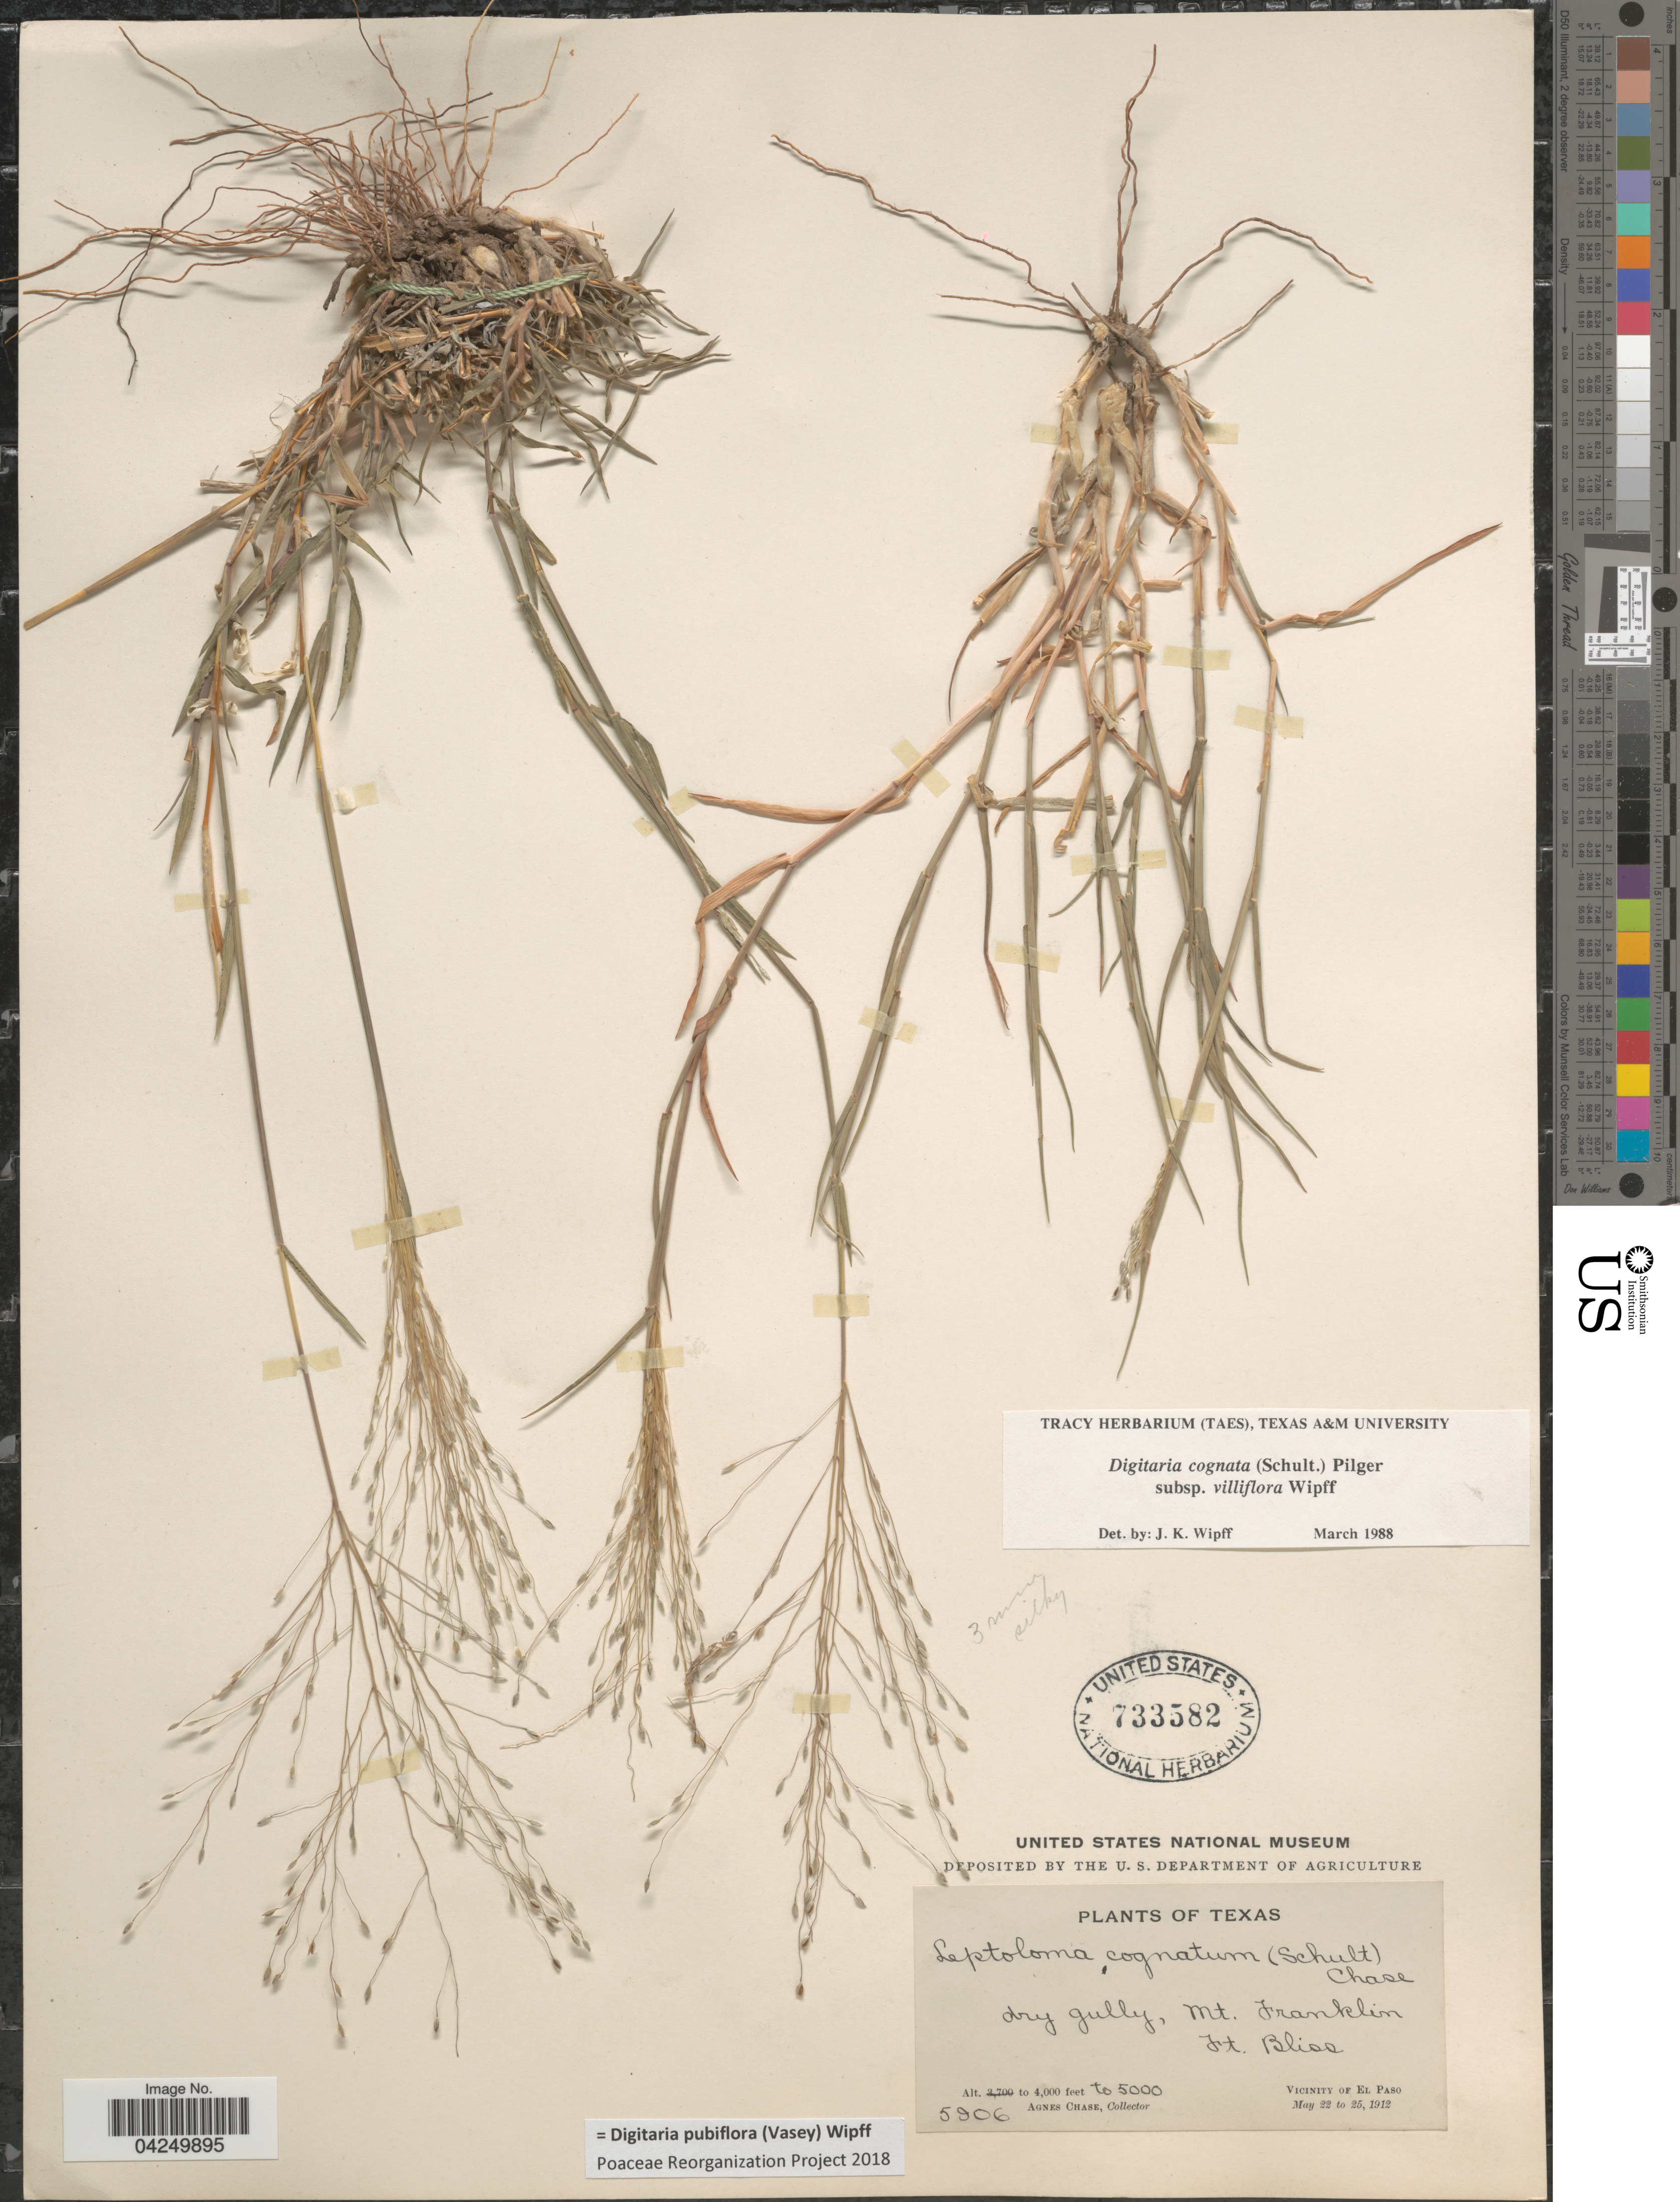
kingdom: Plantae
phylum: Tracheophyta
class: Liliopsida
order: Poales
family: Poaceae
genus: Digitaria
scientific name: Digitaria pubiflora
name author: (Vasey) Wipff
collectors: A. Chase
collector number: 5906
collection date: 1912-05-22/1912-05-25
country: United States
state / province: Texas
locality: Dry gully, Mt. Franklin. Ft. Bliss. Vicinity of El Paso.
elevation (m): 1219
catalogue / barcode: US 733582